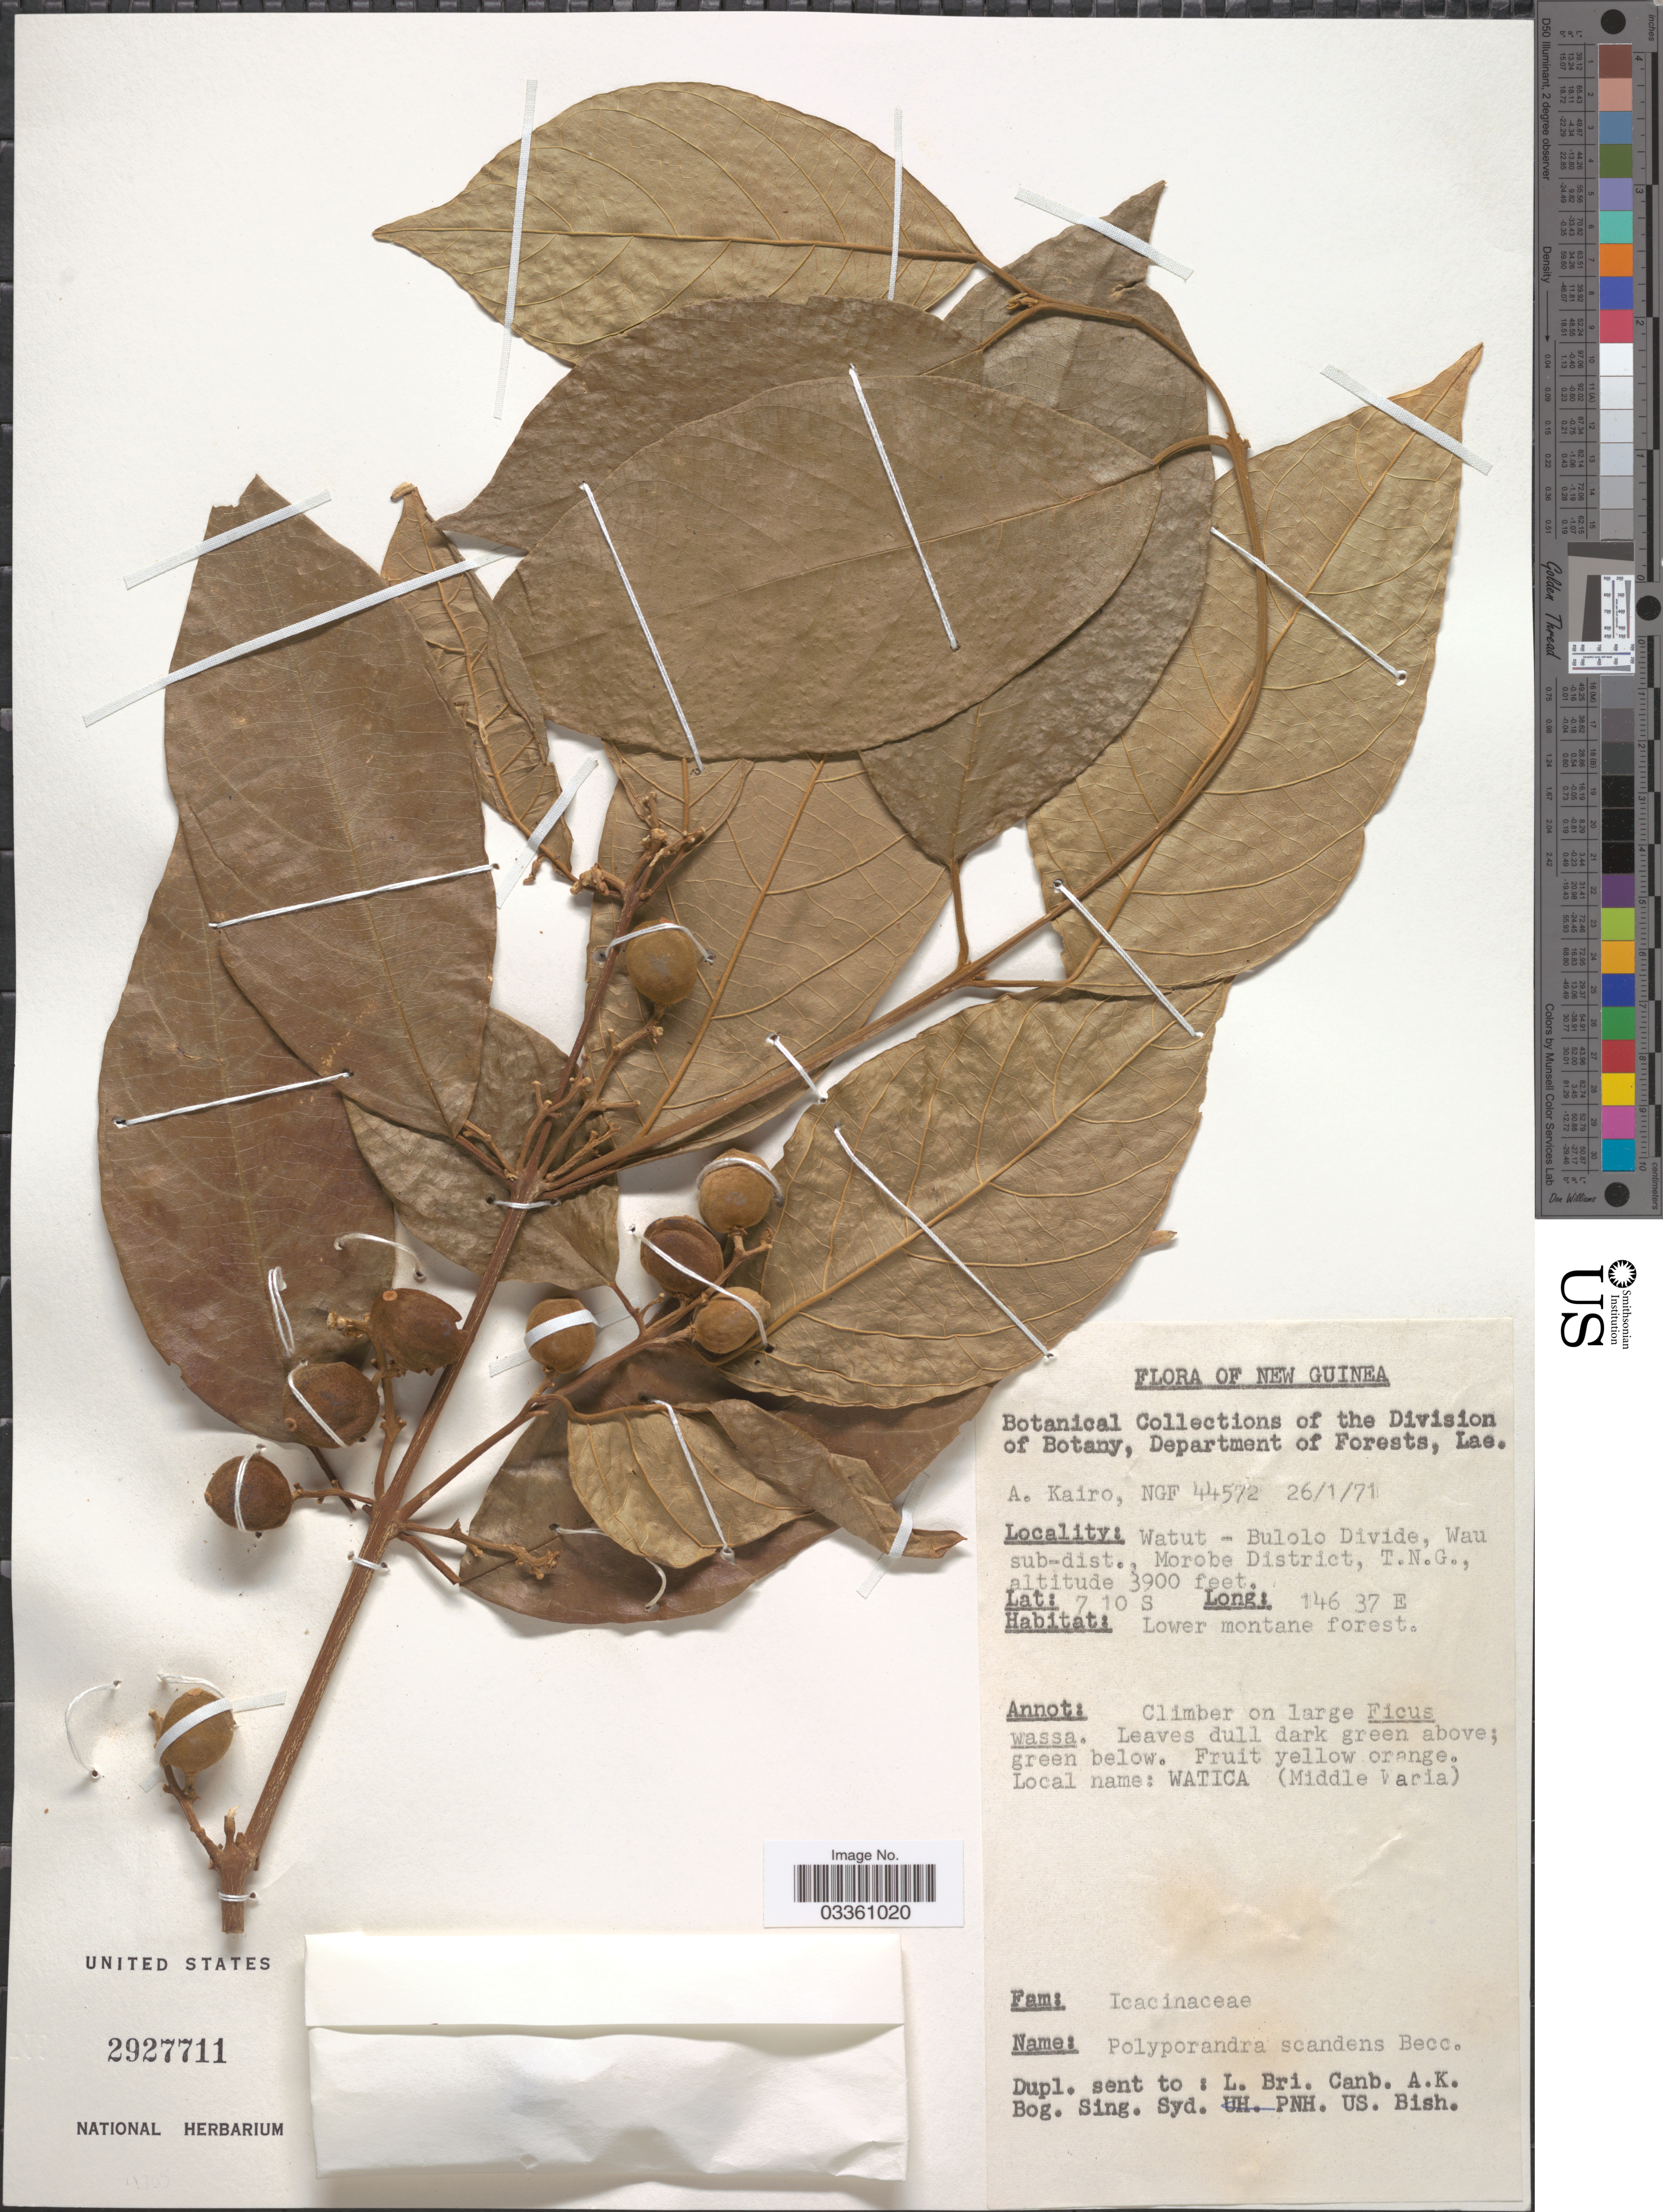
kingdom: Plantae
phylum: Tracheophyta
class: Magnoliopsida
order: Icacinales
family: Icacinaceae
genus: Iodes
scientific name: Iodes scandens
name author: (Becc.) Utteridge & Byng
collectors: A. Kairo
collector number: NGF 44572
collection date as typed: Transcribed d/m/y: 26/1/71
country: Papua New Guinea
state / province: Morobe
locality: New Guinea. Watut - Bulolo Divide, Wau sub-dist., Morobe District, T.N.G.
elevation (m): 1189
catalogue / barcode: US 2927711